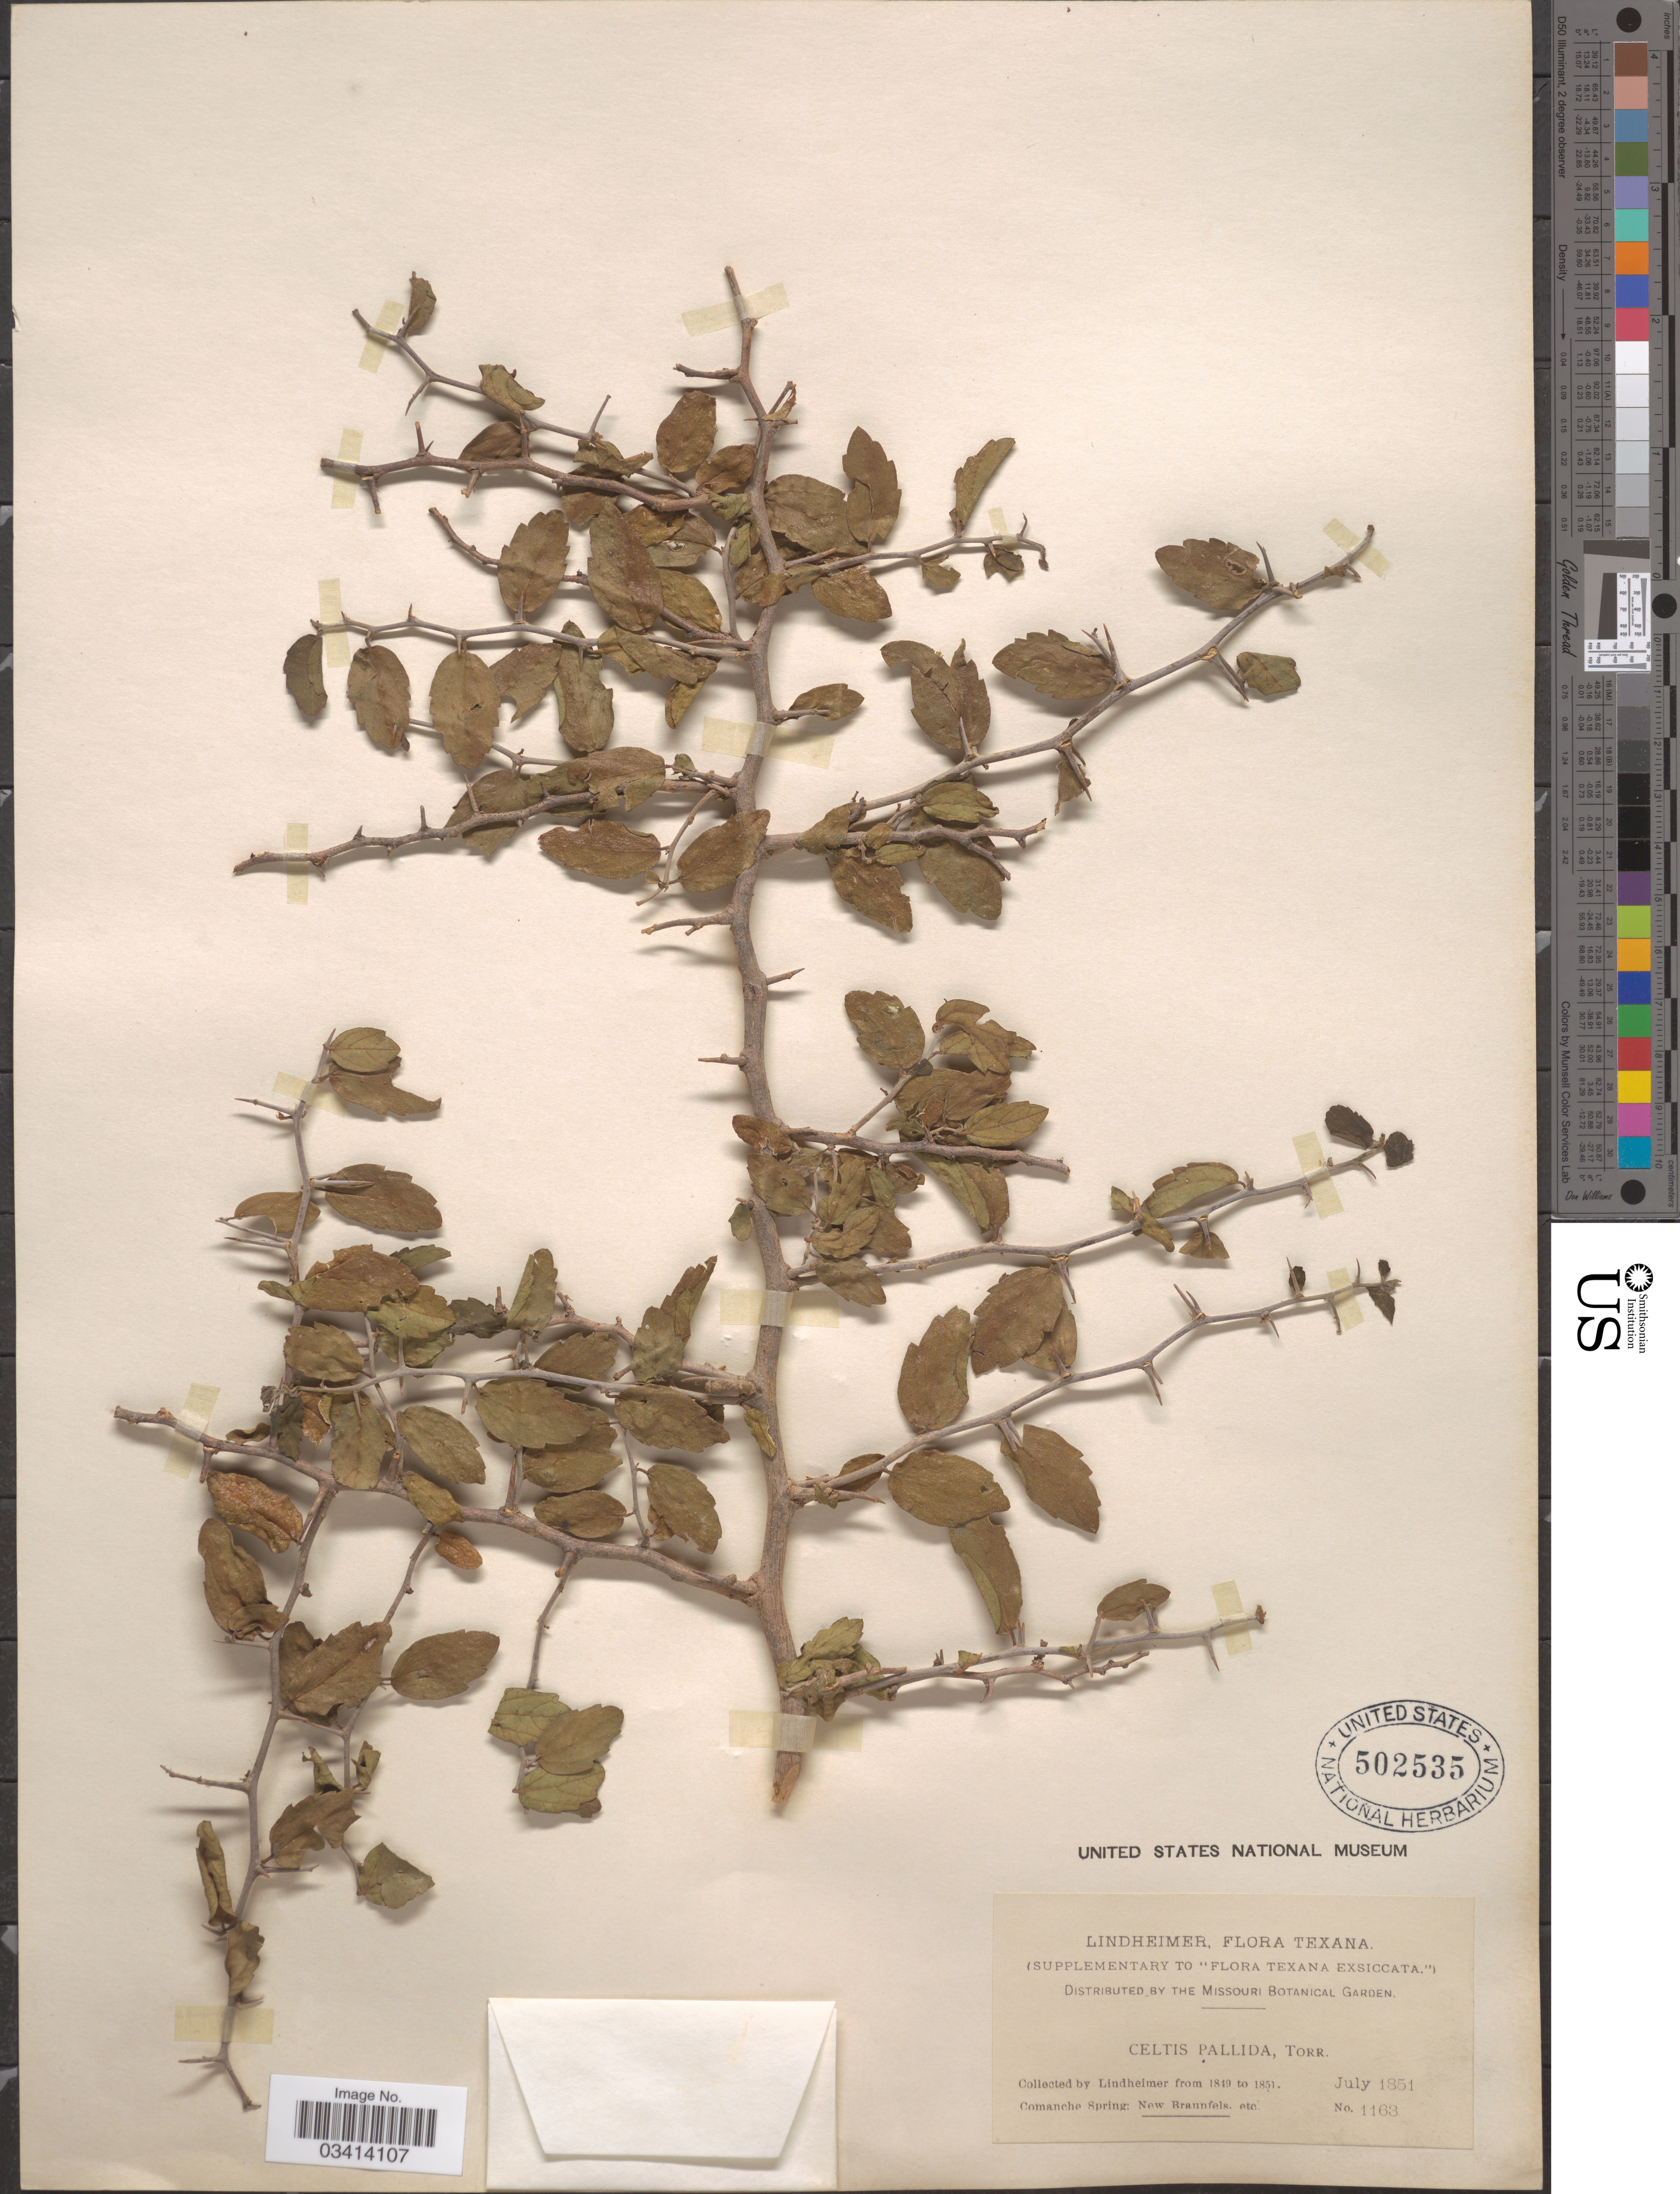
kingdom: Plantae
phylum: Tracheophyta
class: Magnoliopsida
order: Rosales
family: Cannabaceae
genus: Celtis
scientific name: Celtis pallida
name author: Torr. in Emory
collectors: -. Lindheimer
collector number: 1163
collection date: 1851-07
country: United States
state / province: Texas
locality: Comanche Spring: New Braunfels, etc.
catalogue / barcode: US 502535